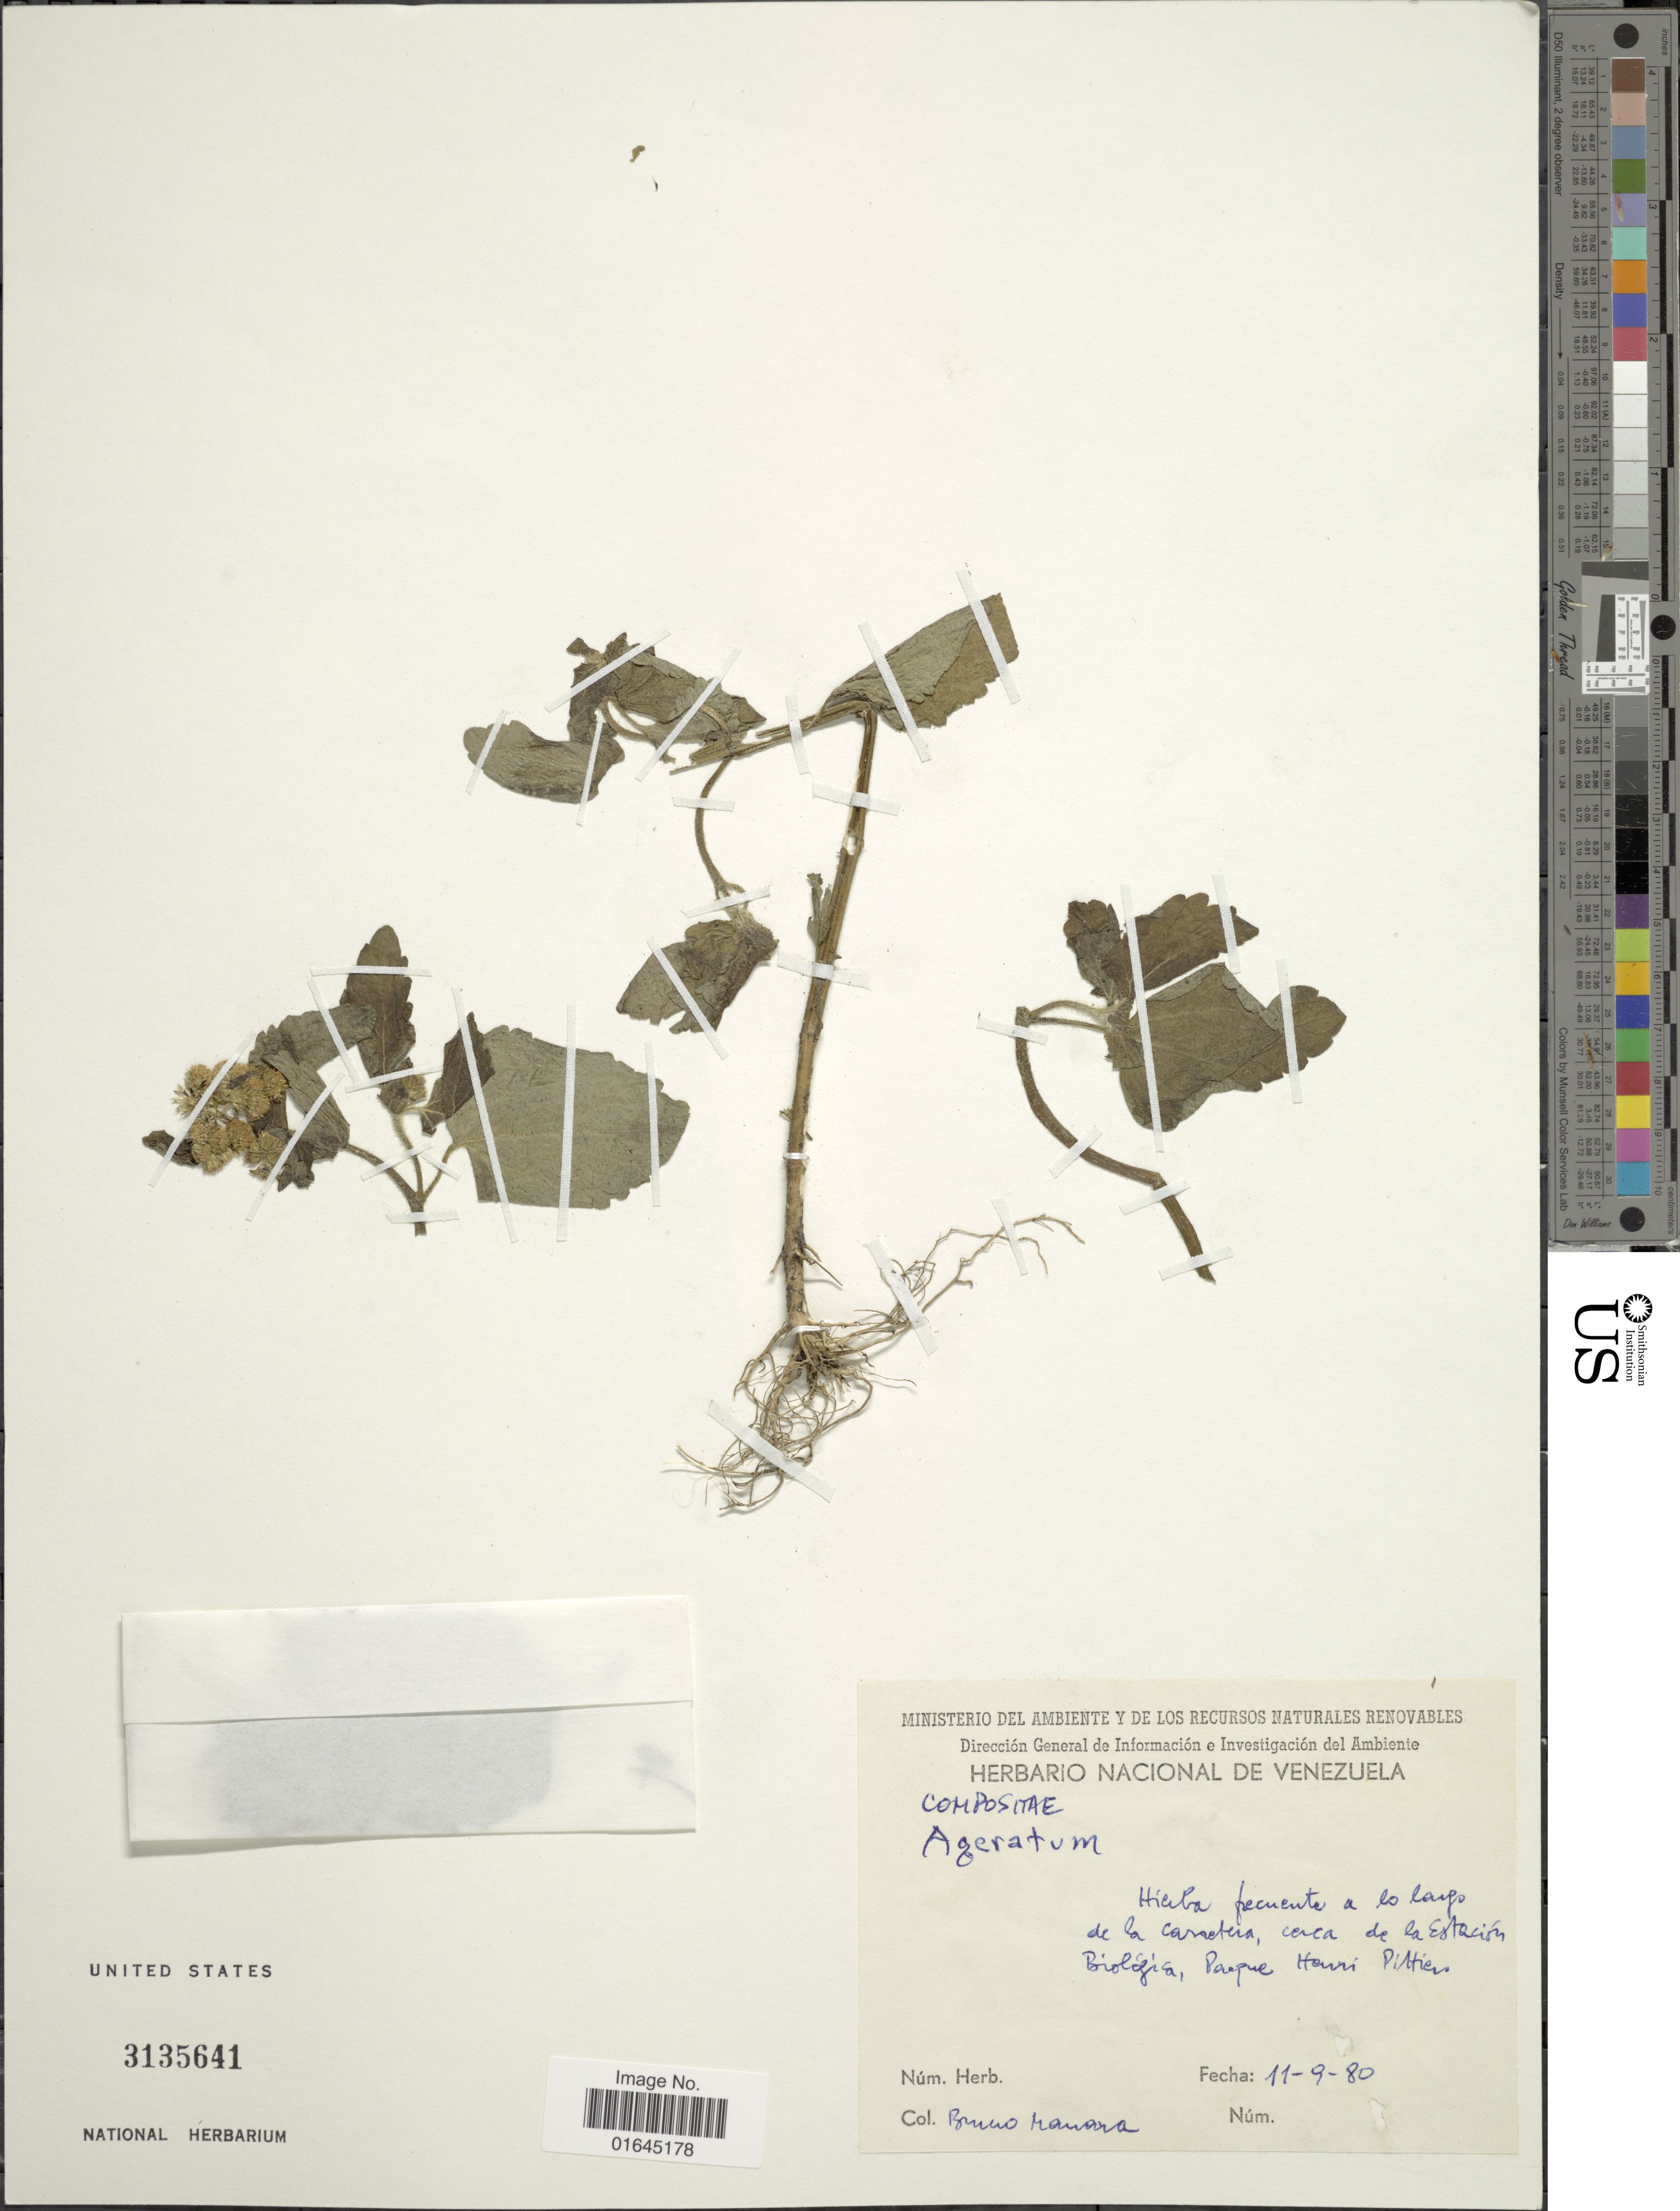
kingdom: Plantae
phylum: Tracheophyta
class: Magnoliopsida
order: Asterales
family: Asteraceae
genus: Ageratum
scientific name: Ageratum conyzoides subsp. conyzoides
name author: L.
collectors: B. Manara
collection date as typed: Transcribed d/m/y: 11/9/80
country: Venezuela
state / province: Aragua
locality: Hierba frequente a la largo de la carretera, cerca de la Estacion, Biologica, Parque Henri Pittier.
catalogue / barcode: US 3135641